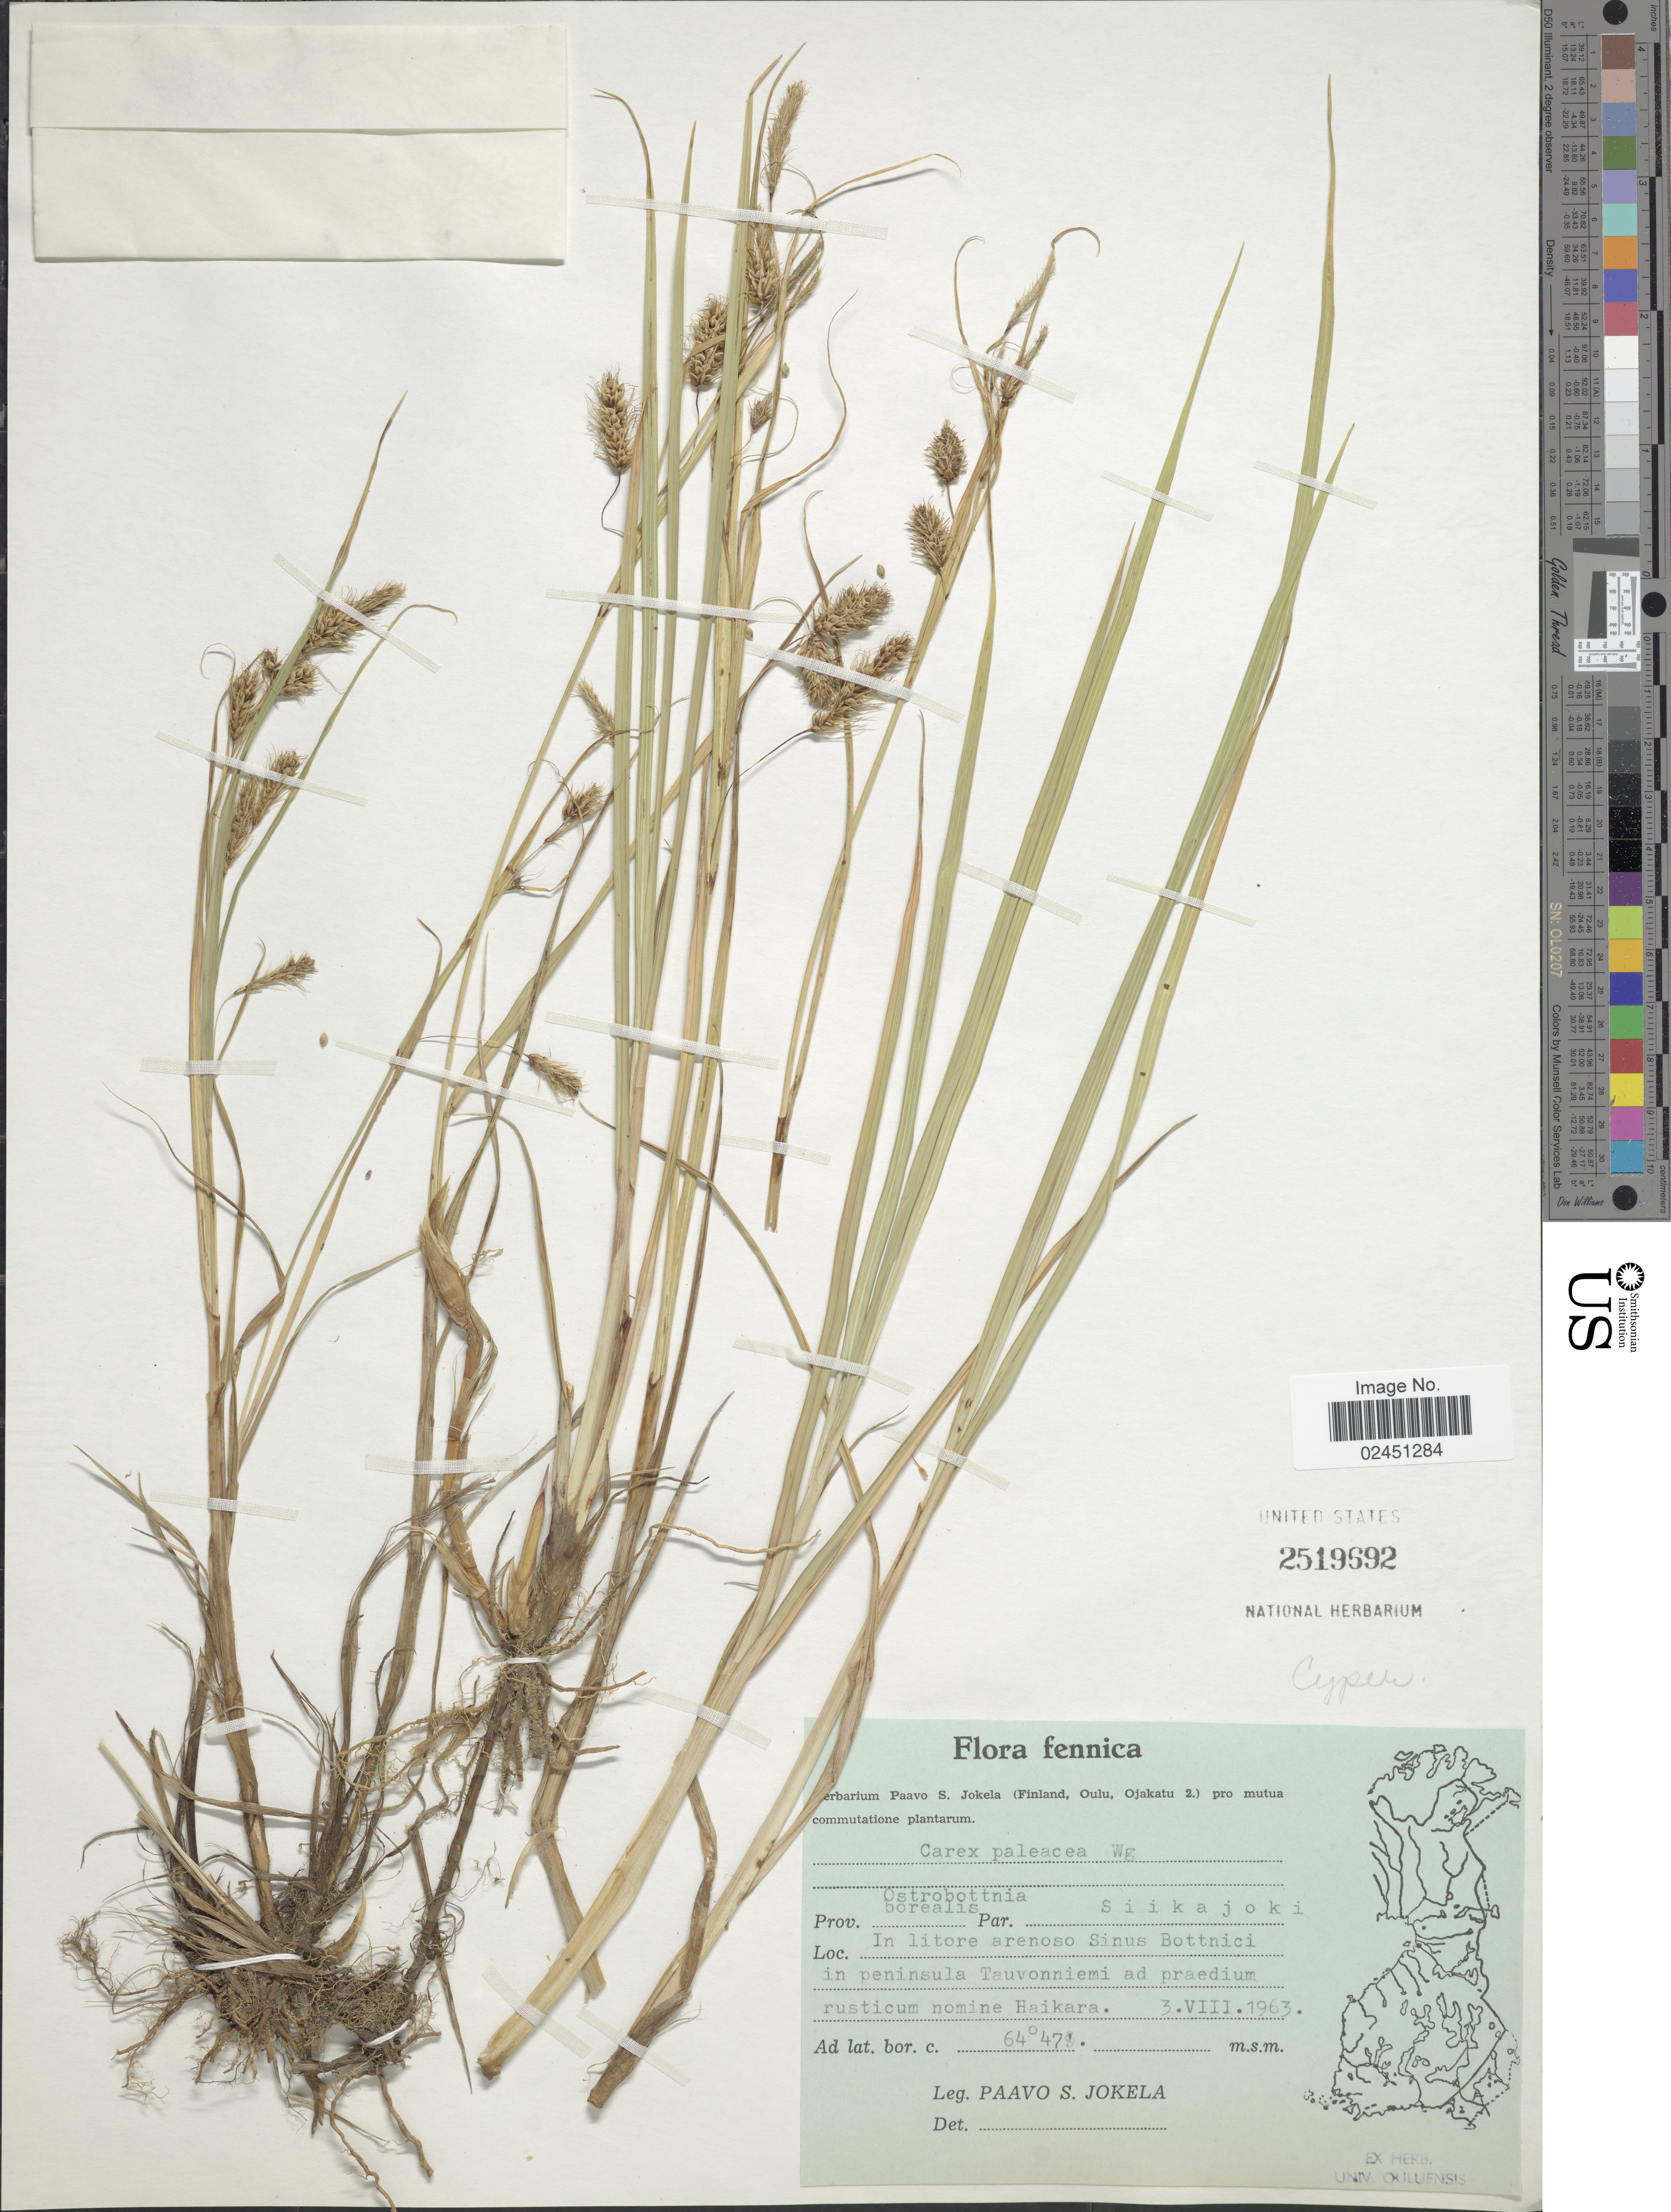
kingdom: Plantae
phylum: Tracheophyta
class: Liliopsida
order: Poales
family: Cyperaceae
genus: Carex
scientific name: Carex paleacea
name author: Schreb. ex Wahlenb.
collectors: P. Jokela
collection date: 1963-08-03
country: Finland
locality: Fennica, Prov. Ostrobottnia Borealis. Par Siikajoki. In litorale arenoso Sinus Bottnici in peninsula Tauvonniemi ad praedium rusticum nomine Haikara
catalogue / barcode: US 2519692